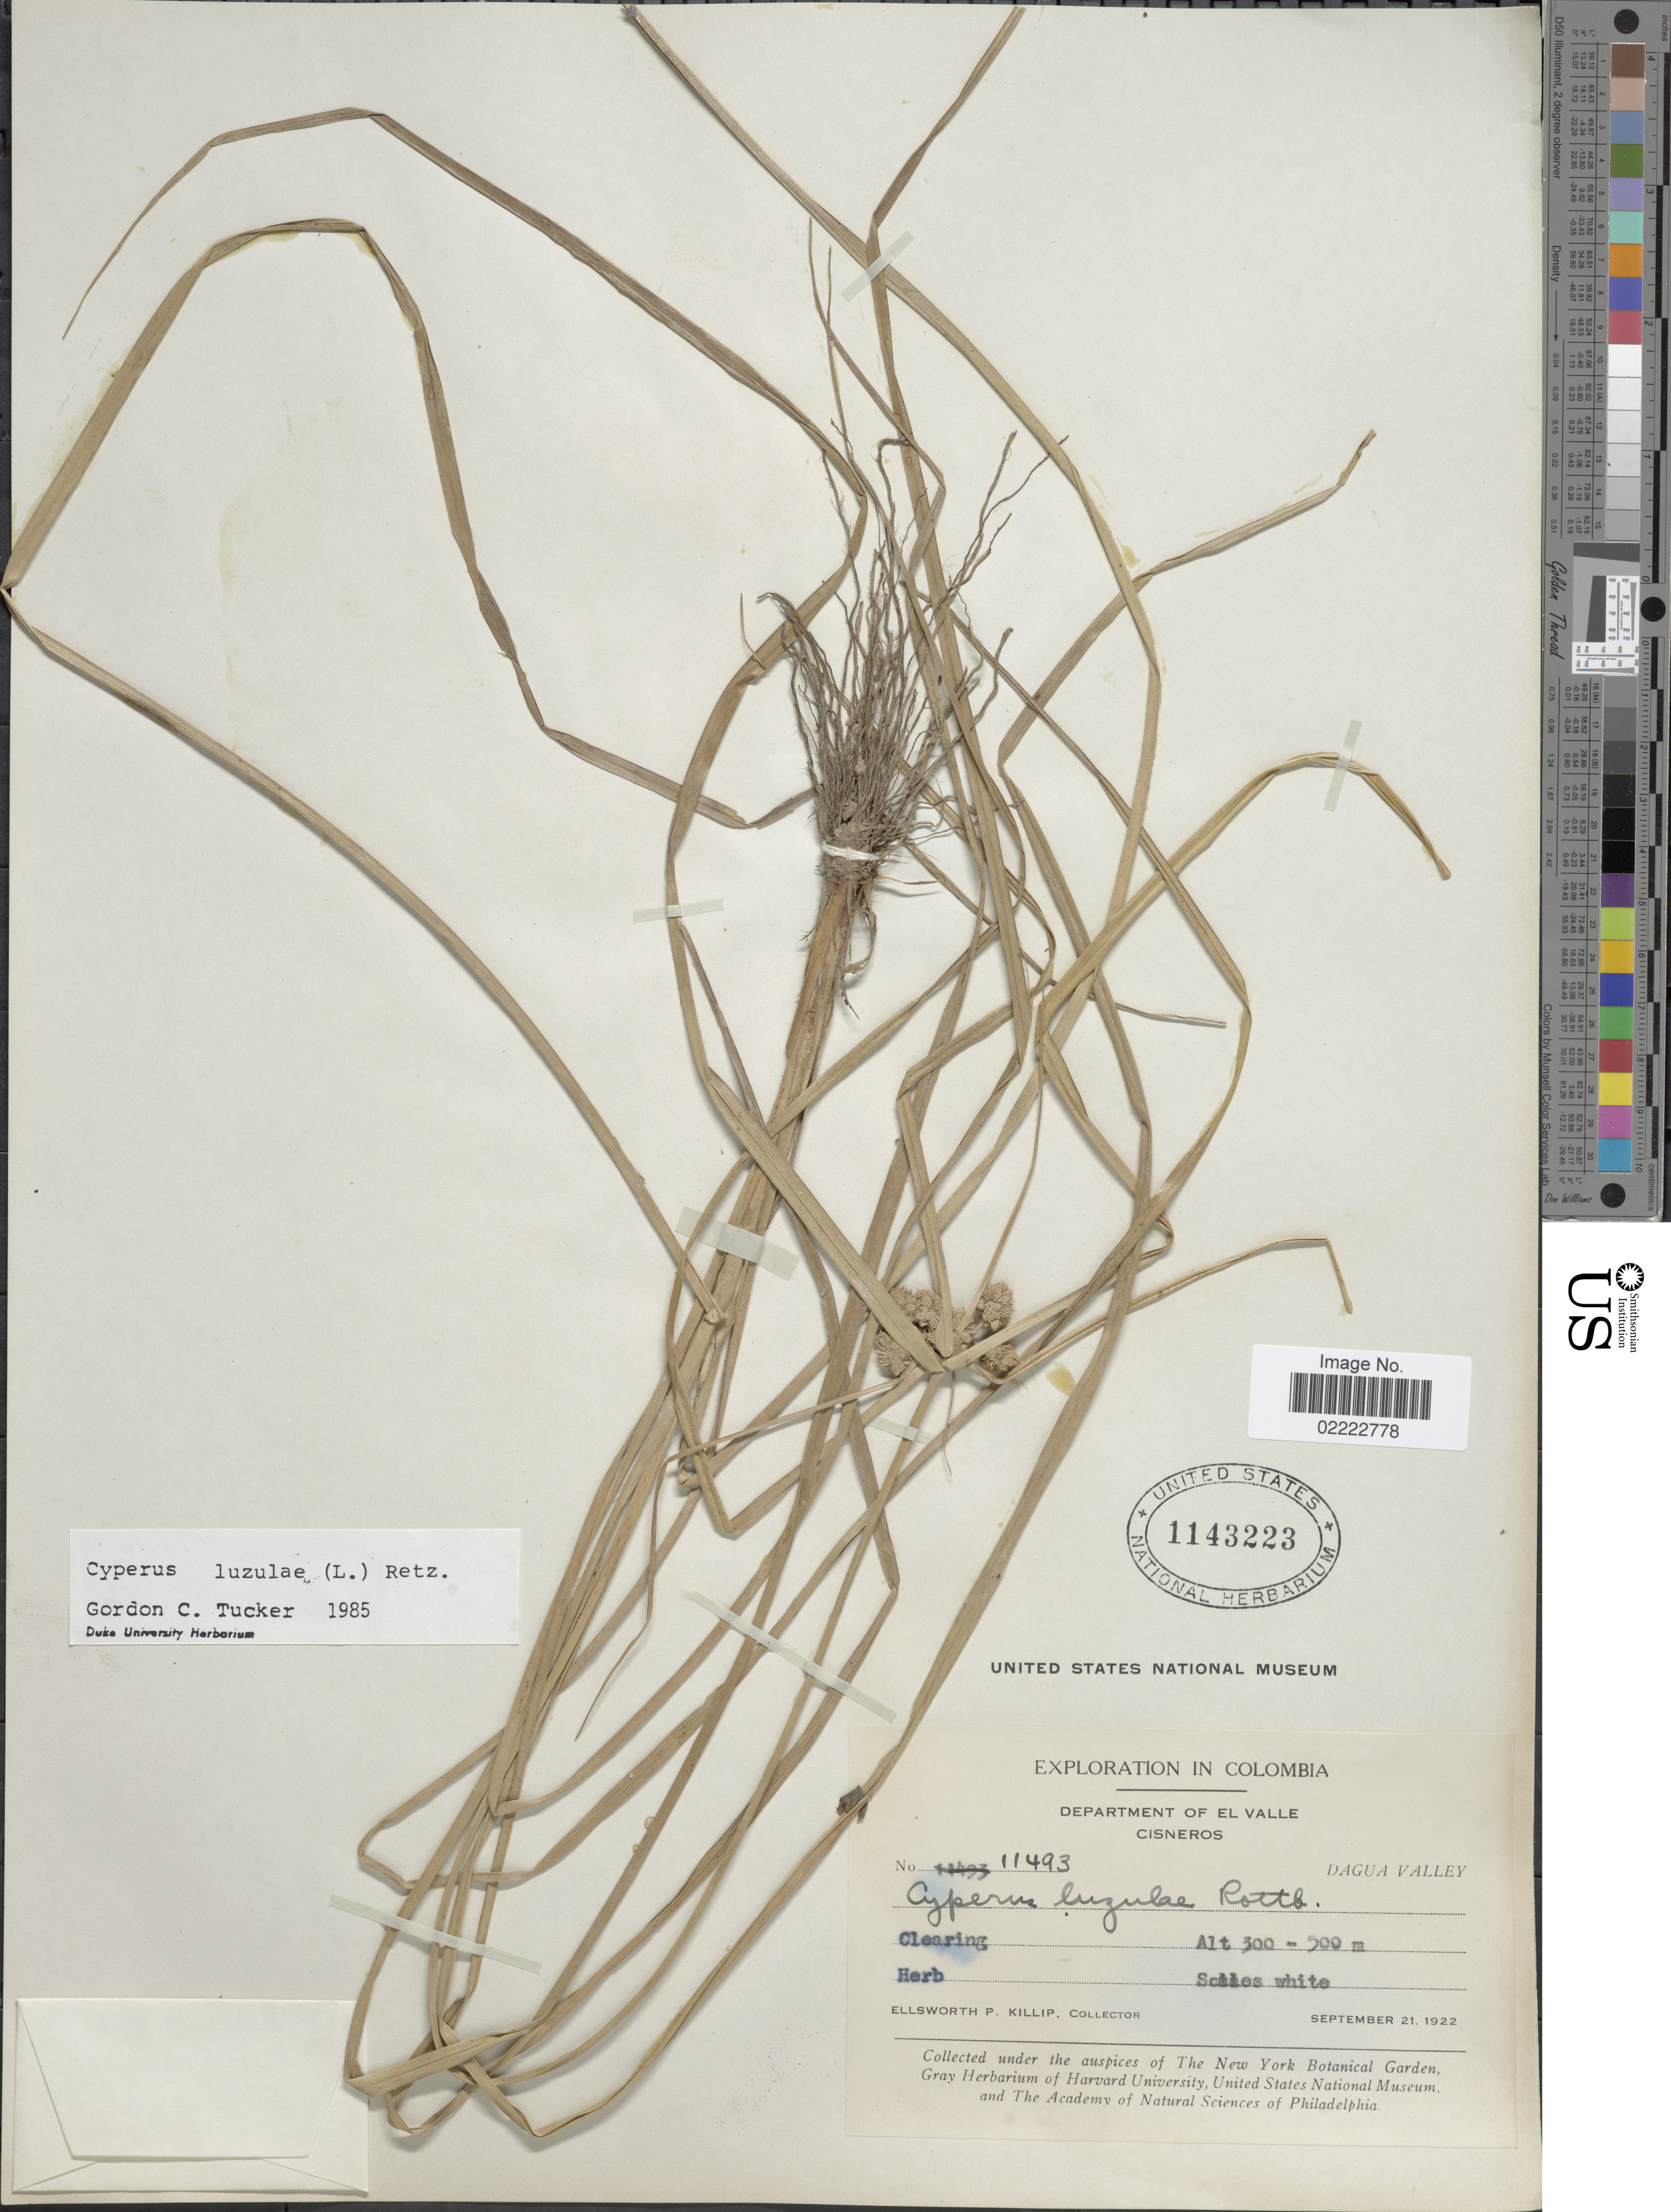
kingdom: Plantae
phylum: Tracheophyta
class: Liliopsida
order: Poales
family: Cyperaceae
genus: Cyperus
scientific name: Cyperus luzulae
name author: (L.) Rottb. ex Retz.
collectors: E. P. Killip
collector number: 11493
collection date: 1922-09-21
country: Colombia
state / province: Valle del Cauca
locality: Department of El Valle, Cisneros, Dagua Valley, Clearing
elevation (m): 300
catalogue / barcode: US 1143223